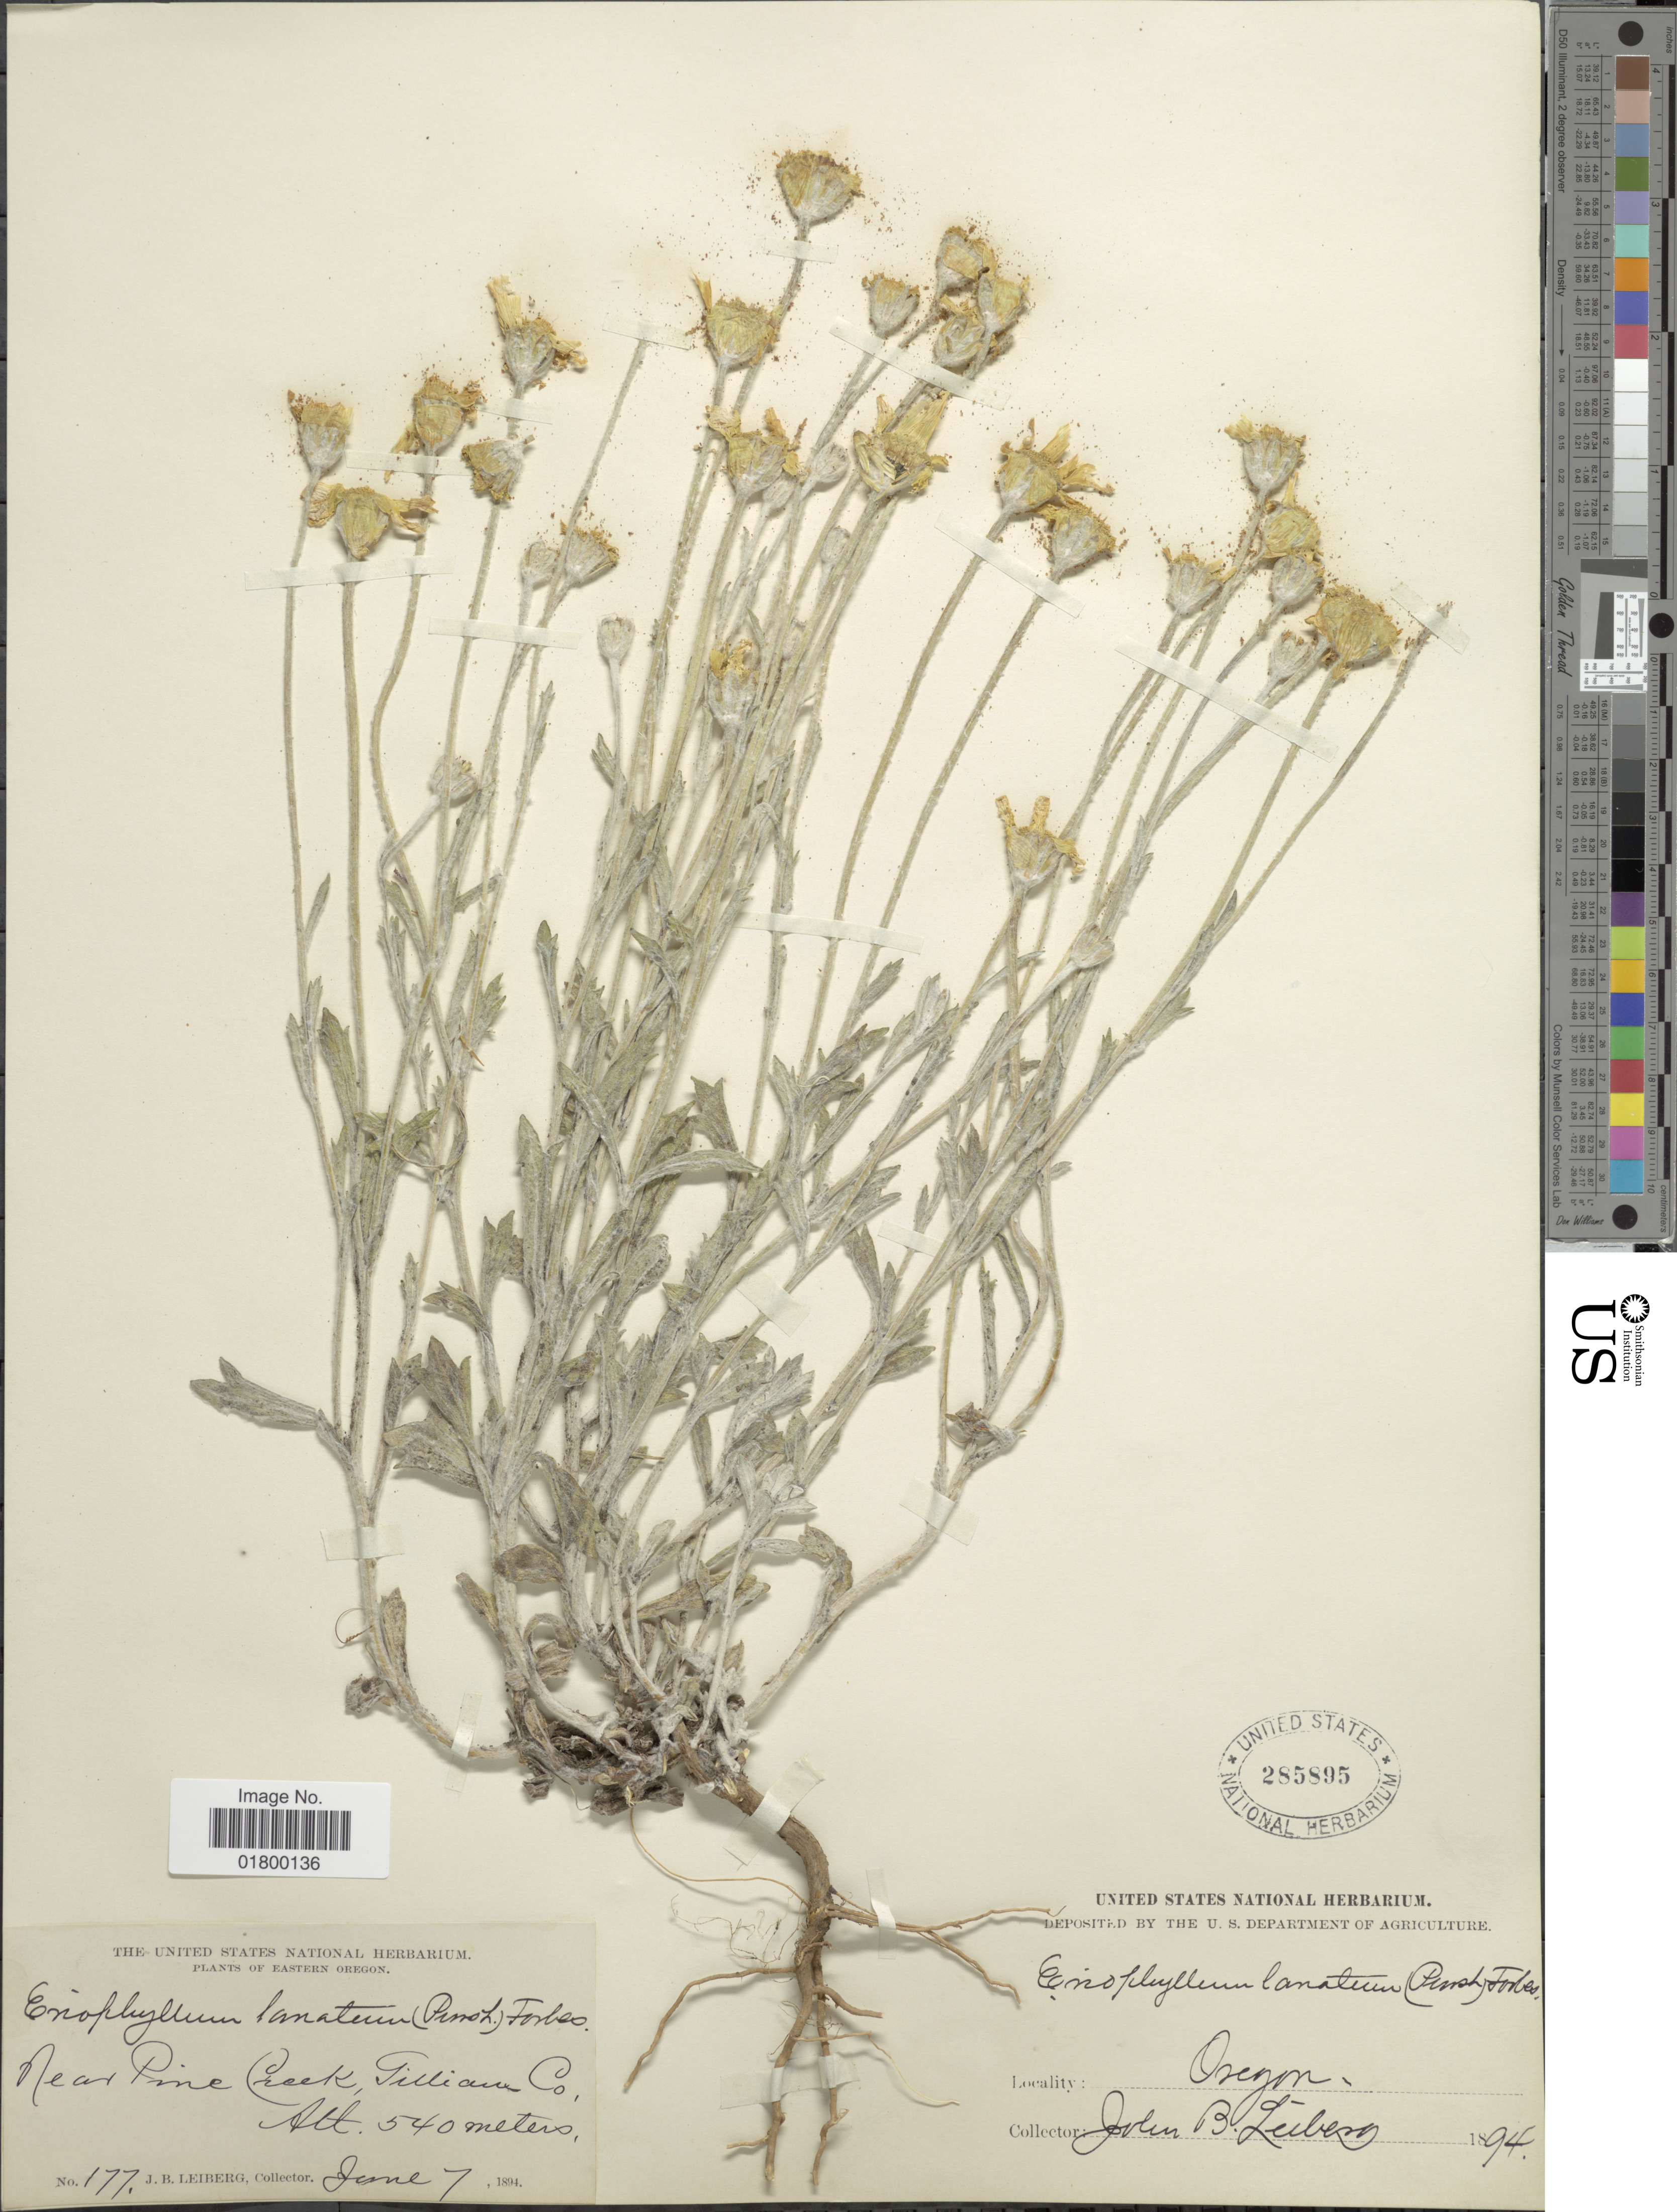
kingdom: Plantae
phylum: Tracheophyta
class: Magnoliopsida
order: Asterales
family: Asteraceae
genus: Eriophyllum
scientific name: Eriophyllum lanatum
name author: (Pursh) J. Forbes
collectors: J. B. Leiberg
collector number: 177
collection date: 1894-06-07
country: United States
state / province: Oregon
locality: Eastern Oregon, Near Pine Creek, Gillian Co.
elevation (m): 540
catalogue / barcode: US 285895